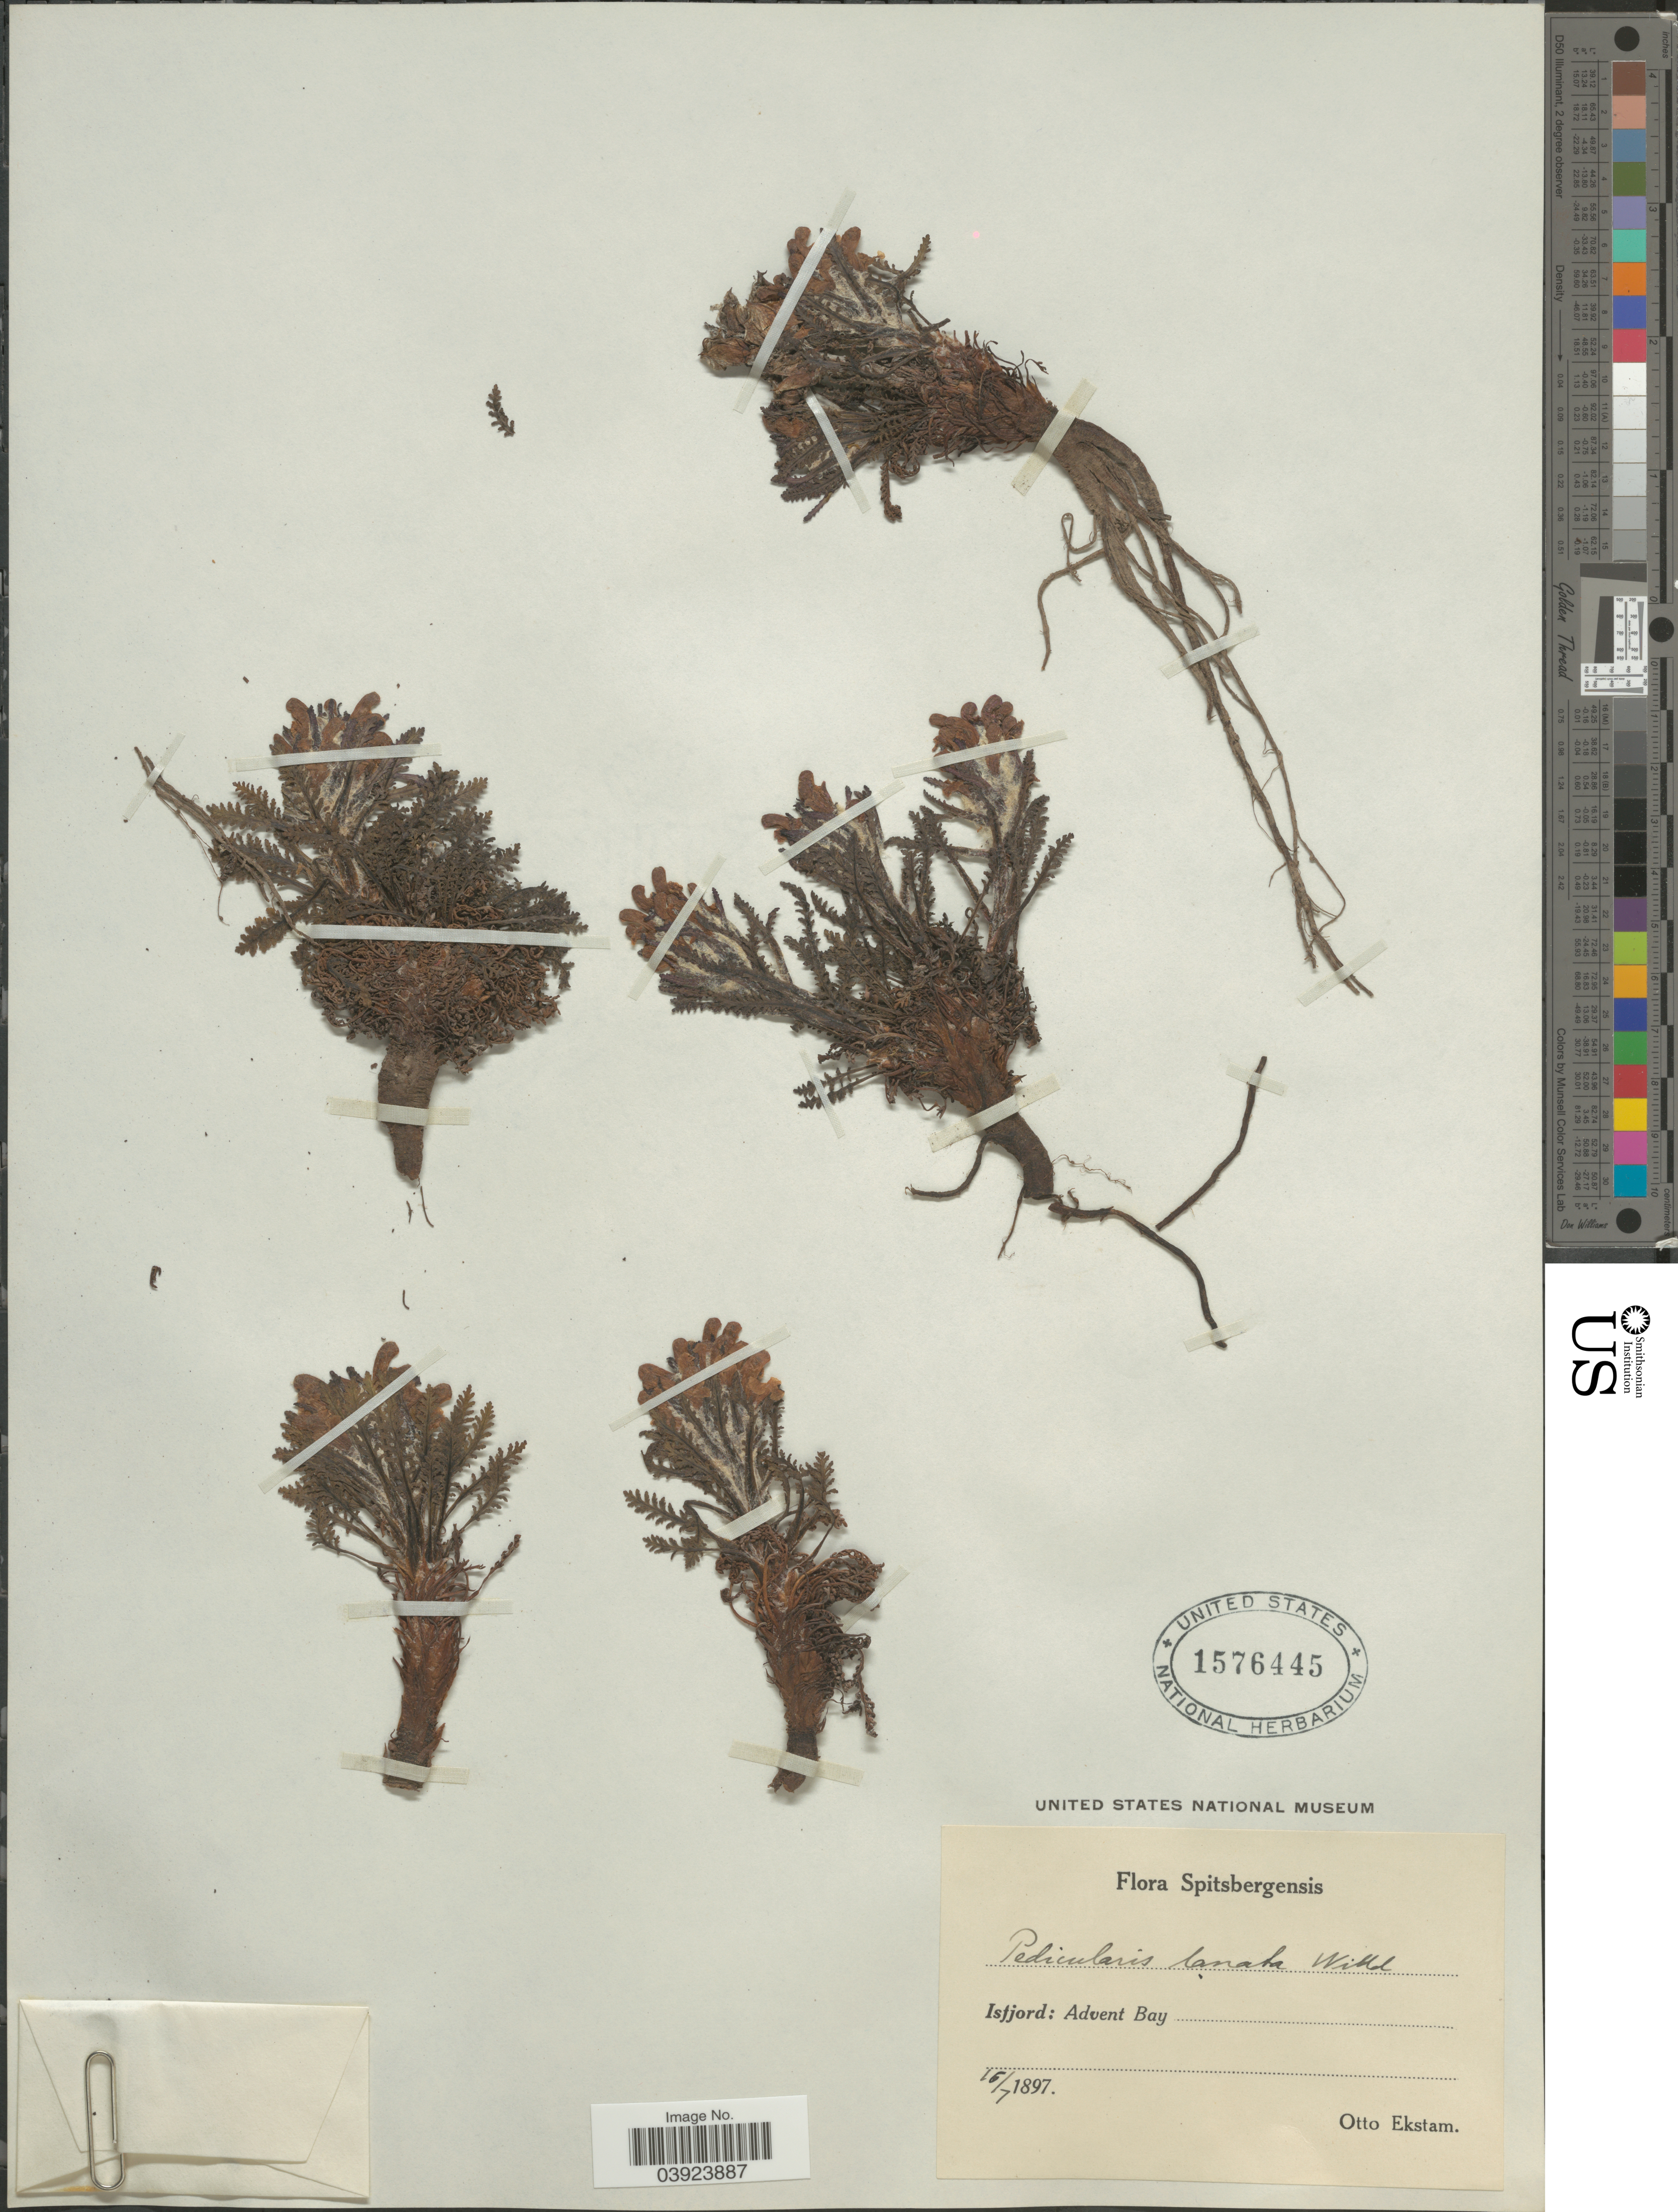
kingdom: Plantae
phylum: Tracheophyta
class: Magnoliopsida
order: Lamiales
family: Orobanchaceae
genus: Pedicularis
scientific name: Pedicularis lanata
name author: Willd. ex Cham. & Schltdl.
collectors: O. Ekstam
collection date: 1897-07-16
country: Norway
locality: Spitsbergensis. Isfjord: Advent Bay.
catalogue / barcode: US 1576445